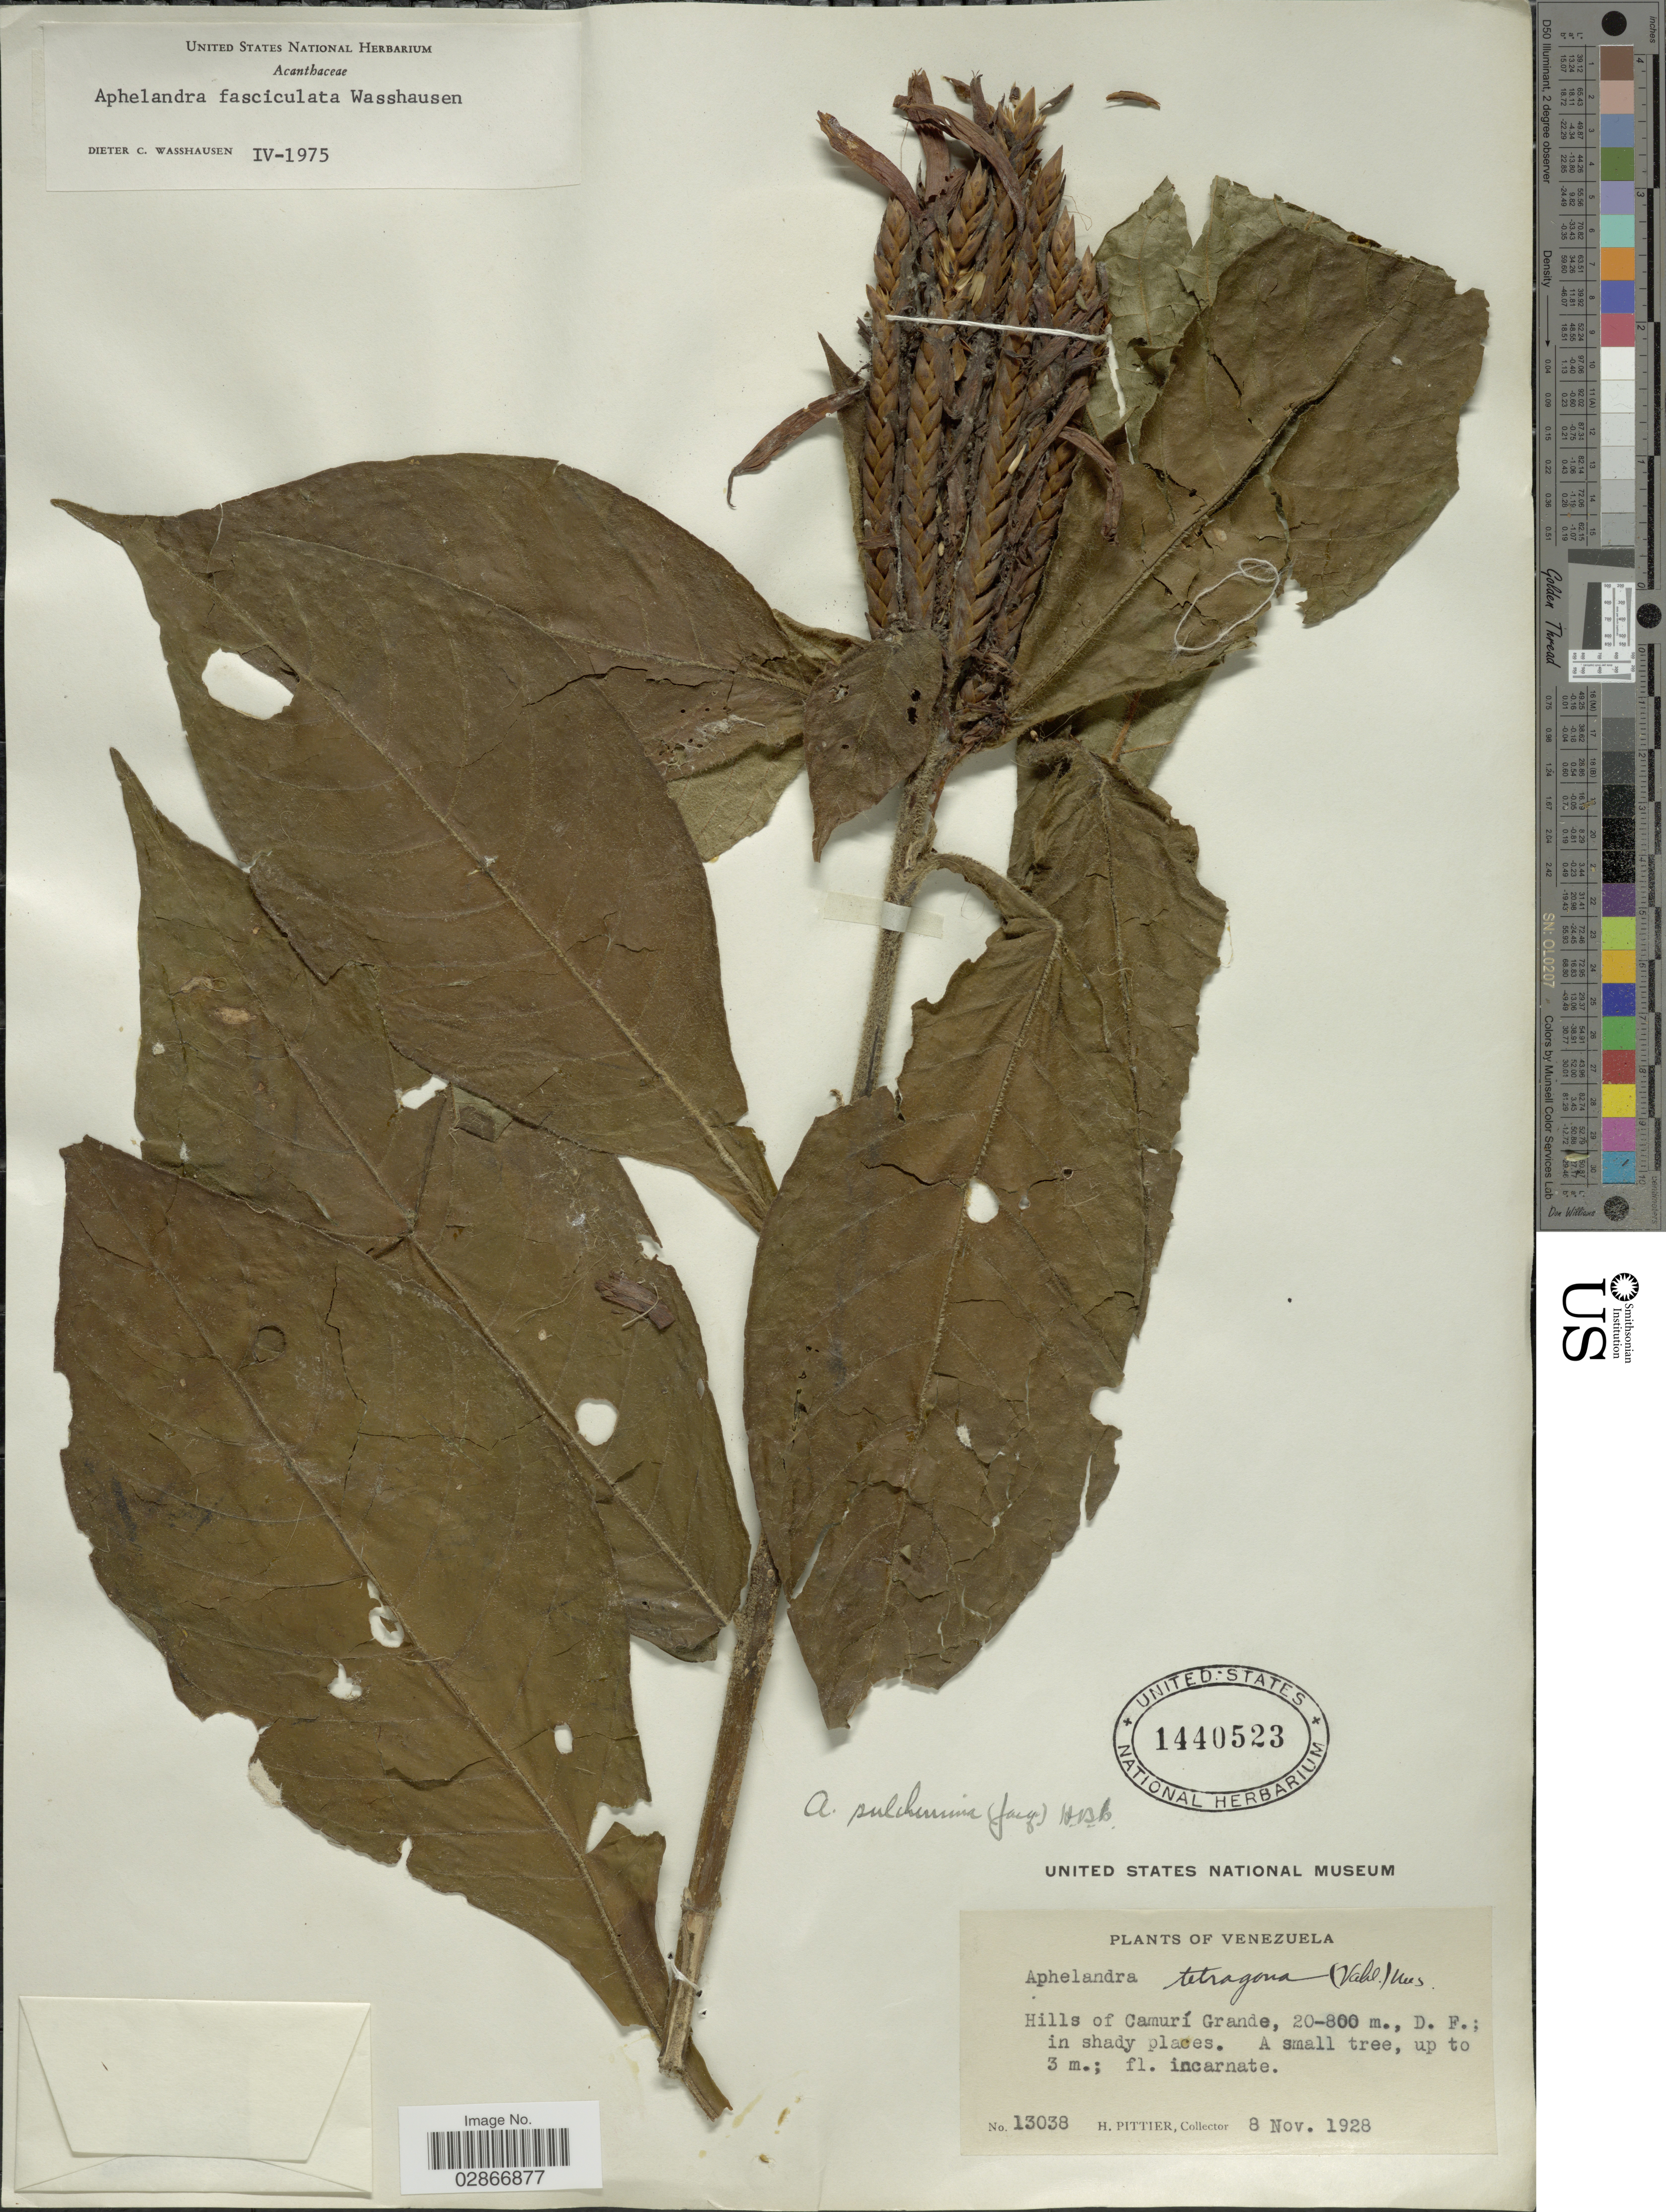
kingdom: Plantae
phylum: Tracheophyta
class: Magnoliopsida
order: Lamiales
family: Acanthaceae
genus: Aphelandra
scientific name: Aphelandra fasciculata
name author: Wassh.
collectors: H. F. Pittier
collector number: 13038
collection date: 1928-11-08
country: Venezuela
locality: Hills of Camurí Grande, D.F.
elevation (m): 20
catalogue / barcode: US 1440523